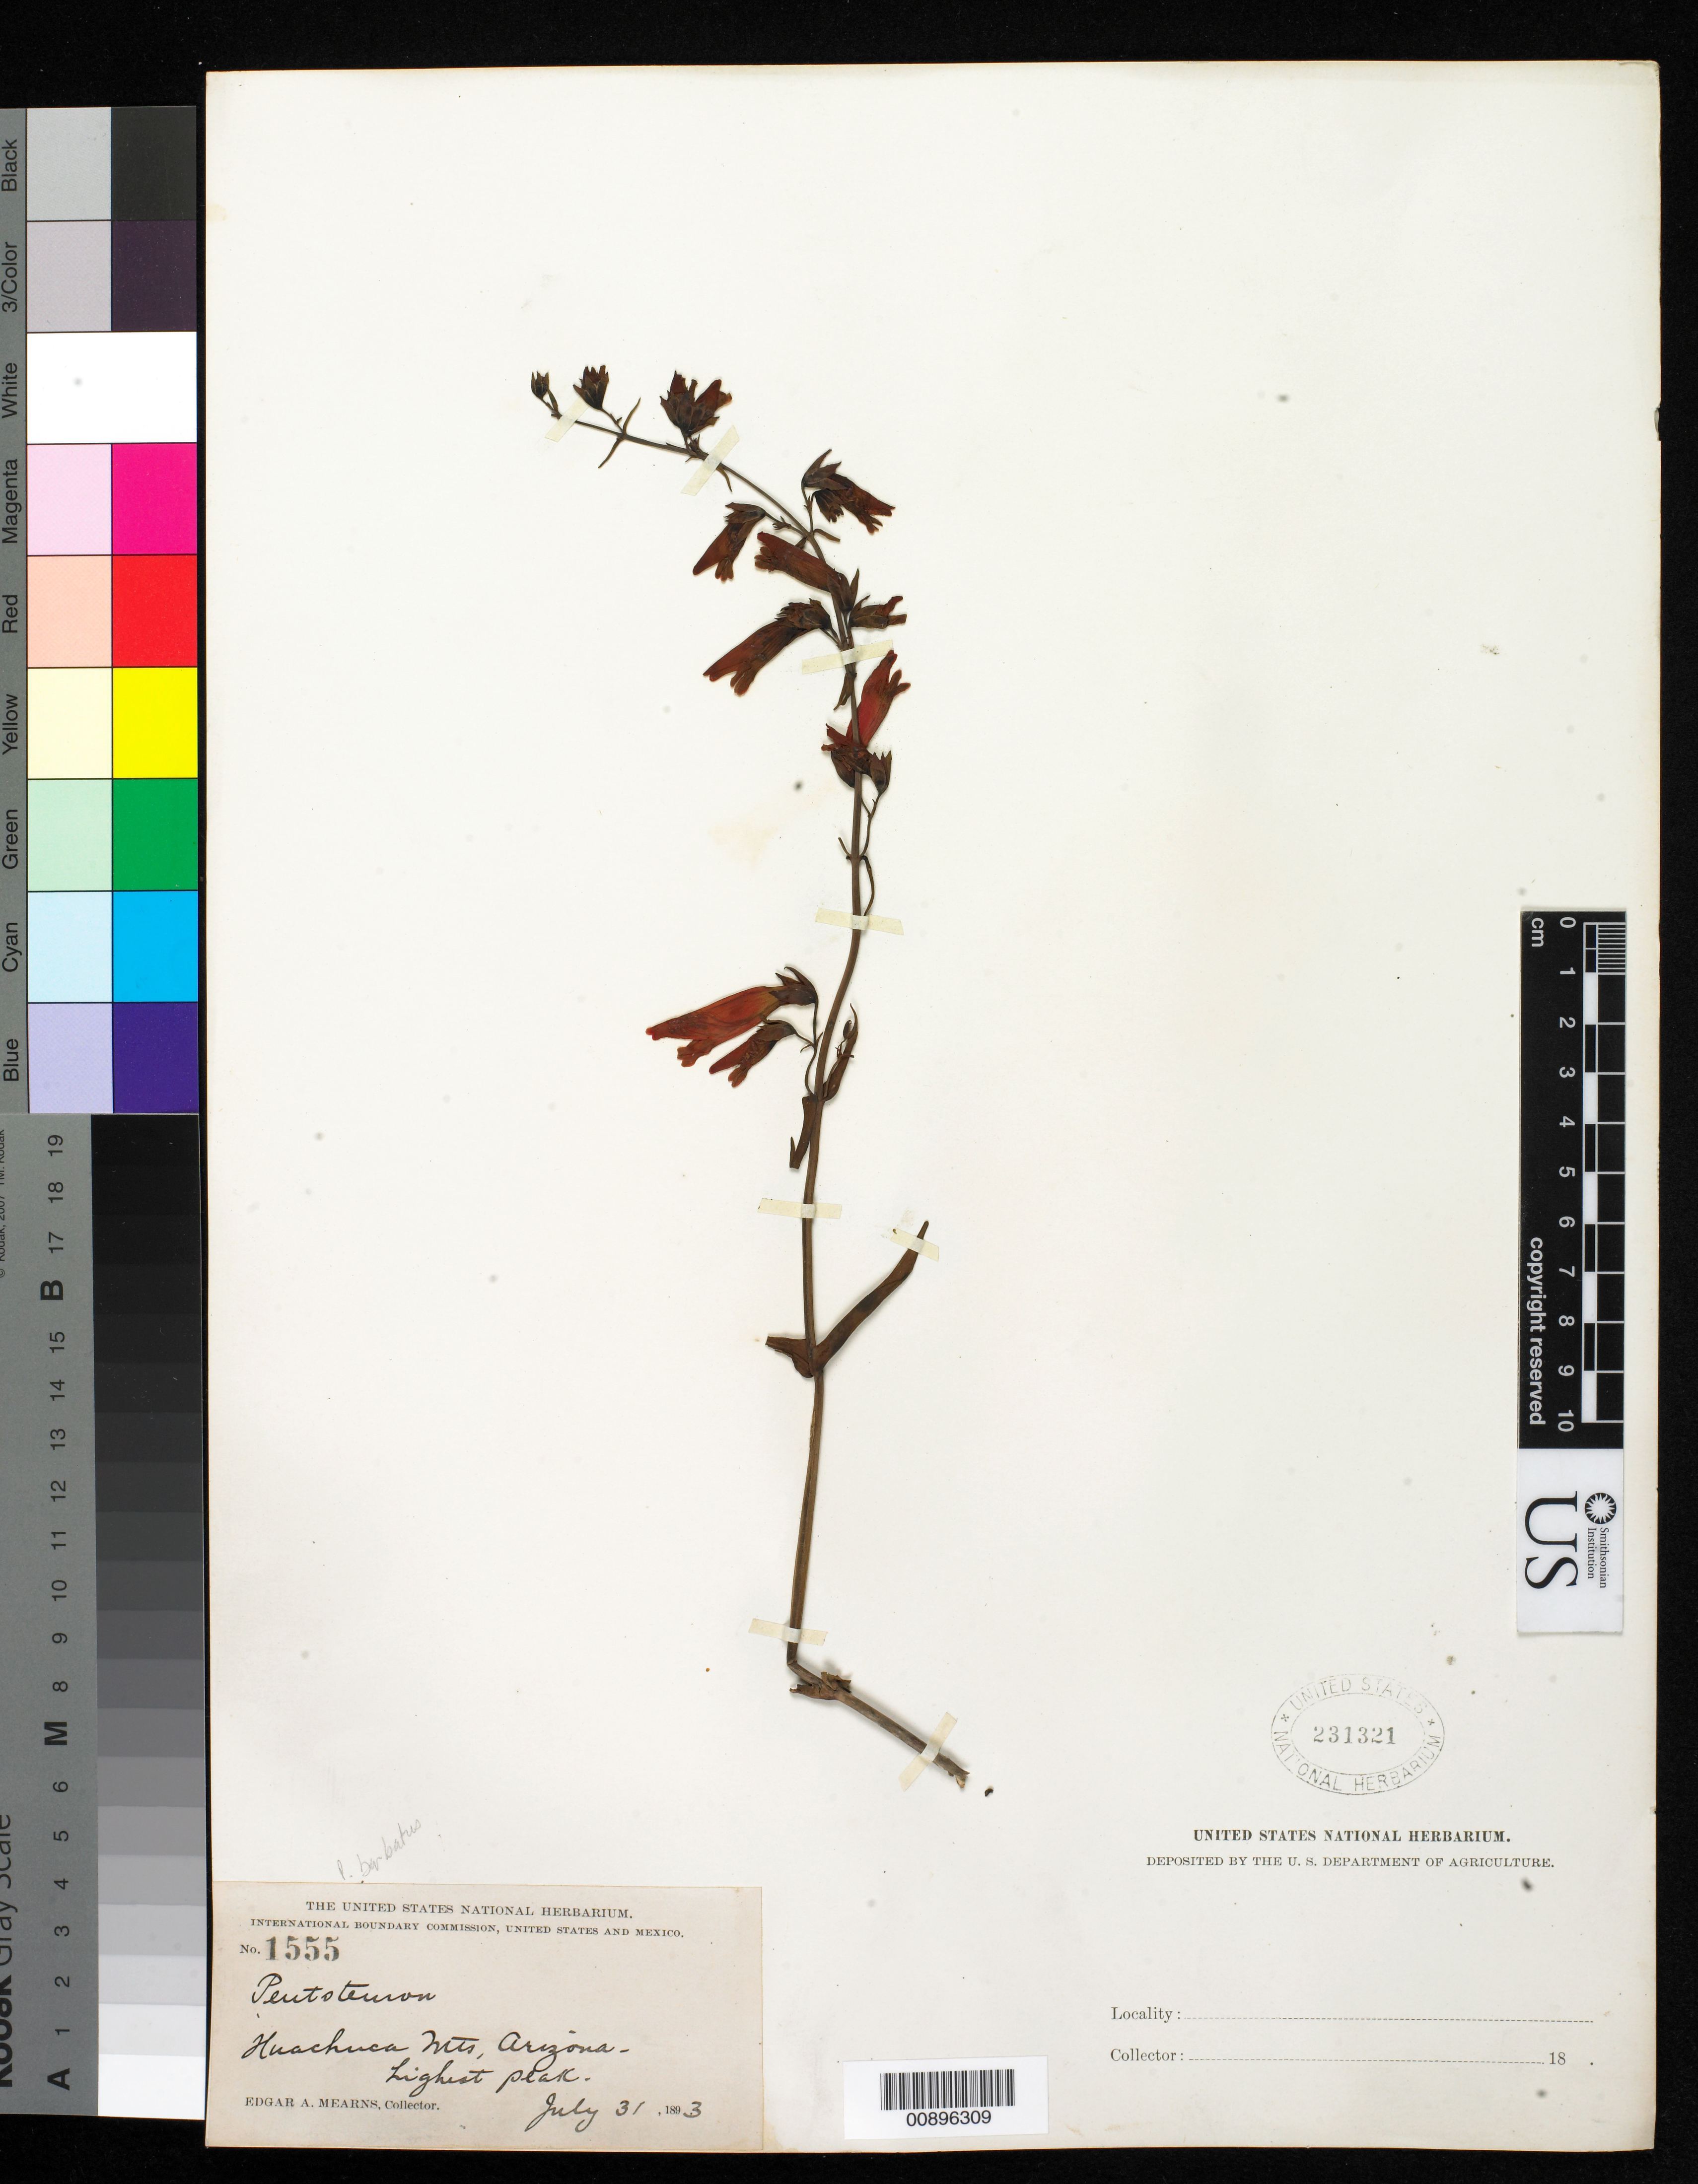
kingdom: Plantae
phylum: Tracheophyta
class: Magnoliopsida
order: Lamiales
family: Plantaginaceae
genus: Penstemon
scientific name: Penstemon barbatus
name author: (Cav.) Roth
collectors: E. A. Mearns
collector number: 1555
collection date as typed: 31 Jul 1893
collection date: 1893-07-31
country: United States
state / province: Arizona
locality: Huachuca Mts., highest peak.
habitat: Highest peak.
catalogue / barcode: US 231321